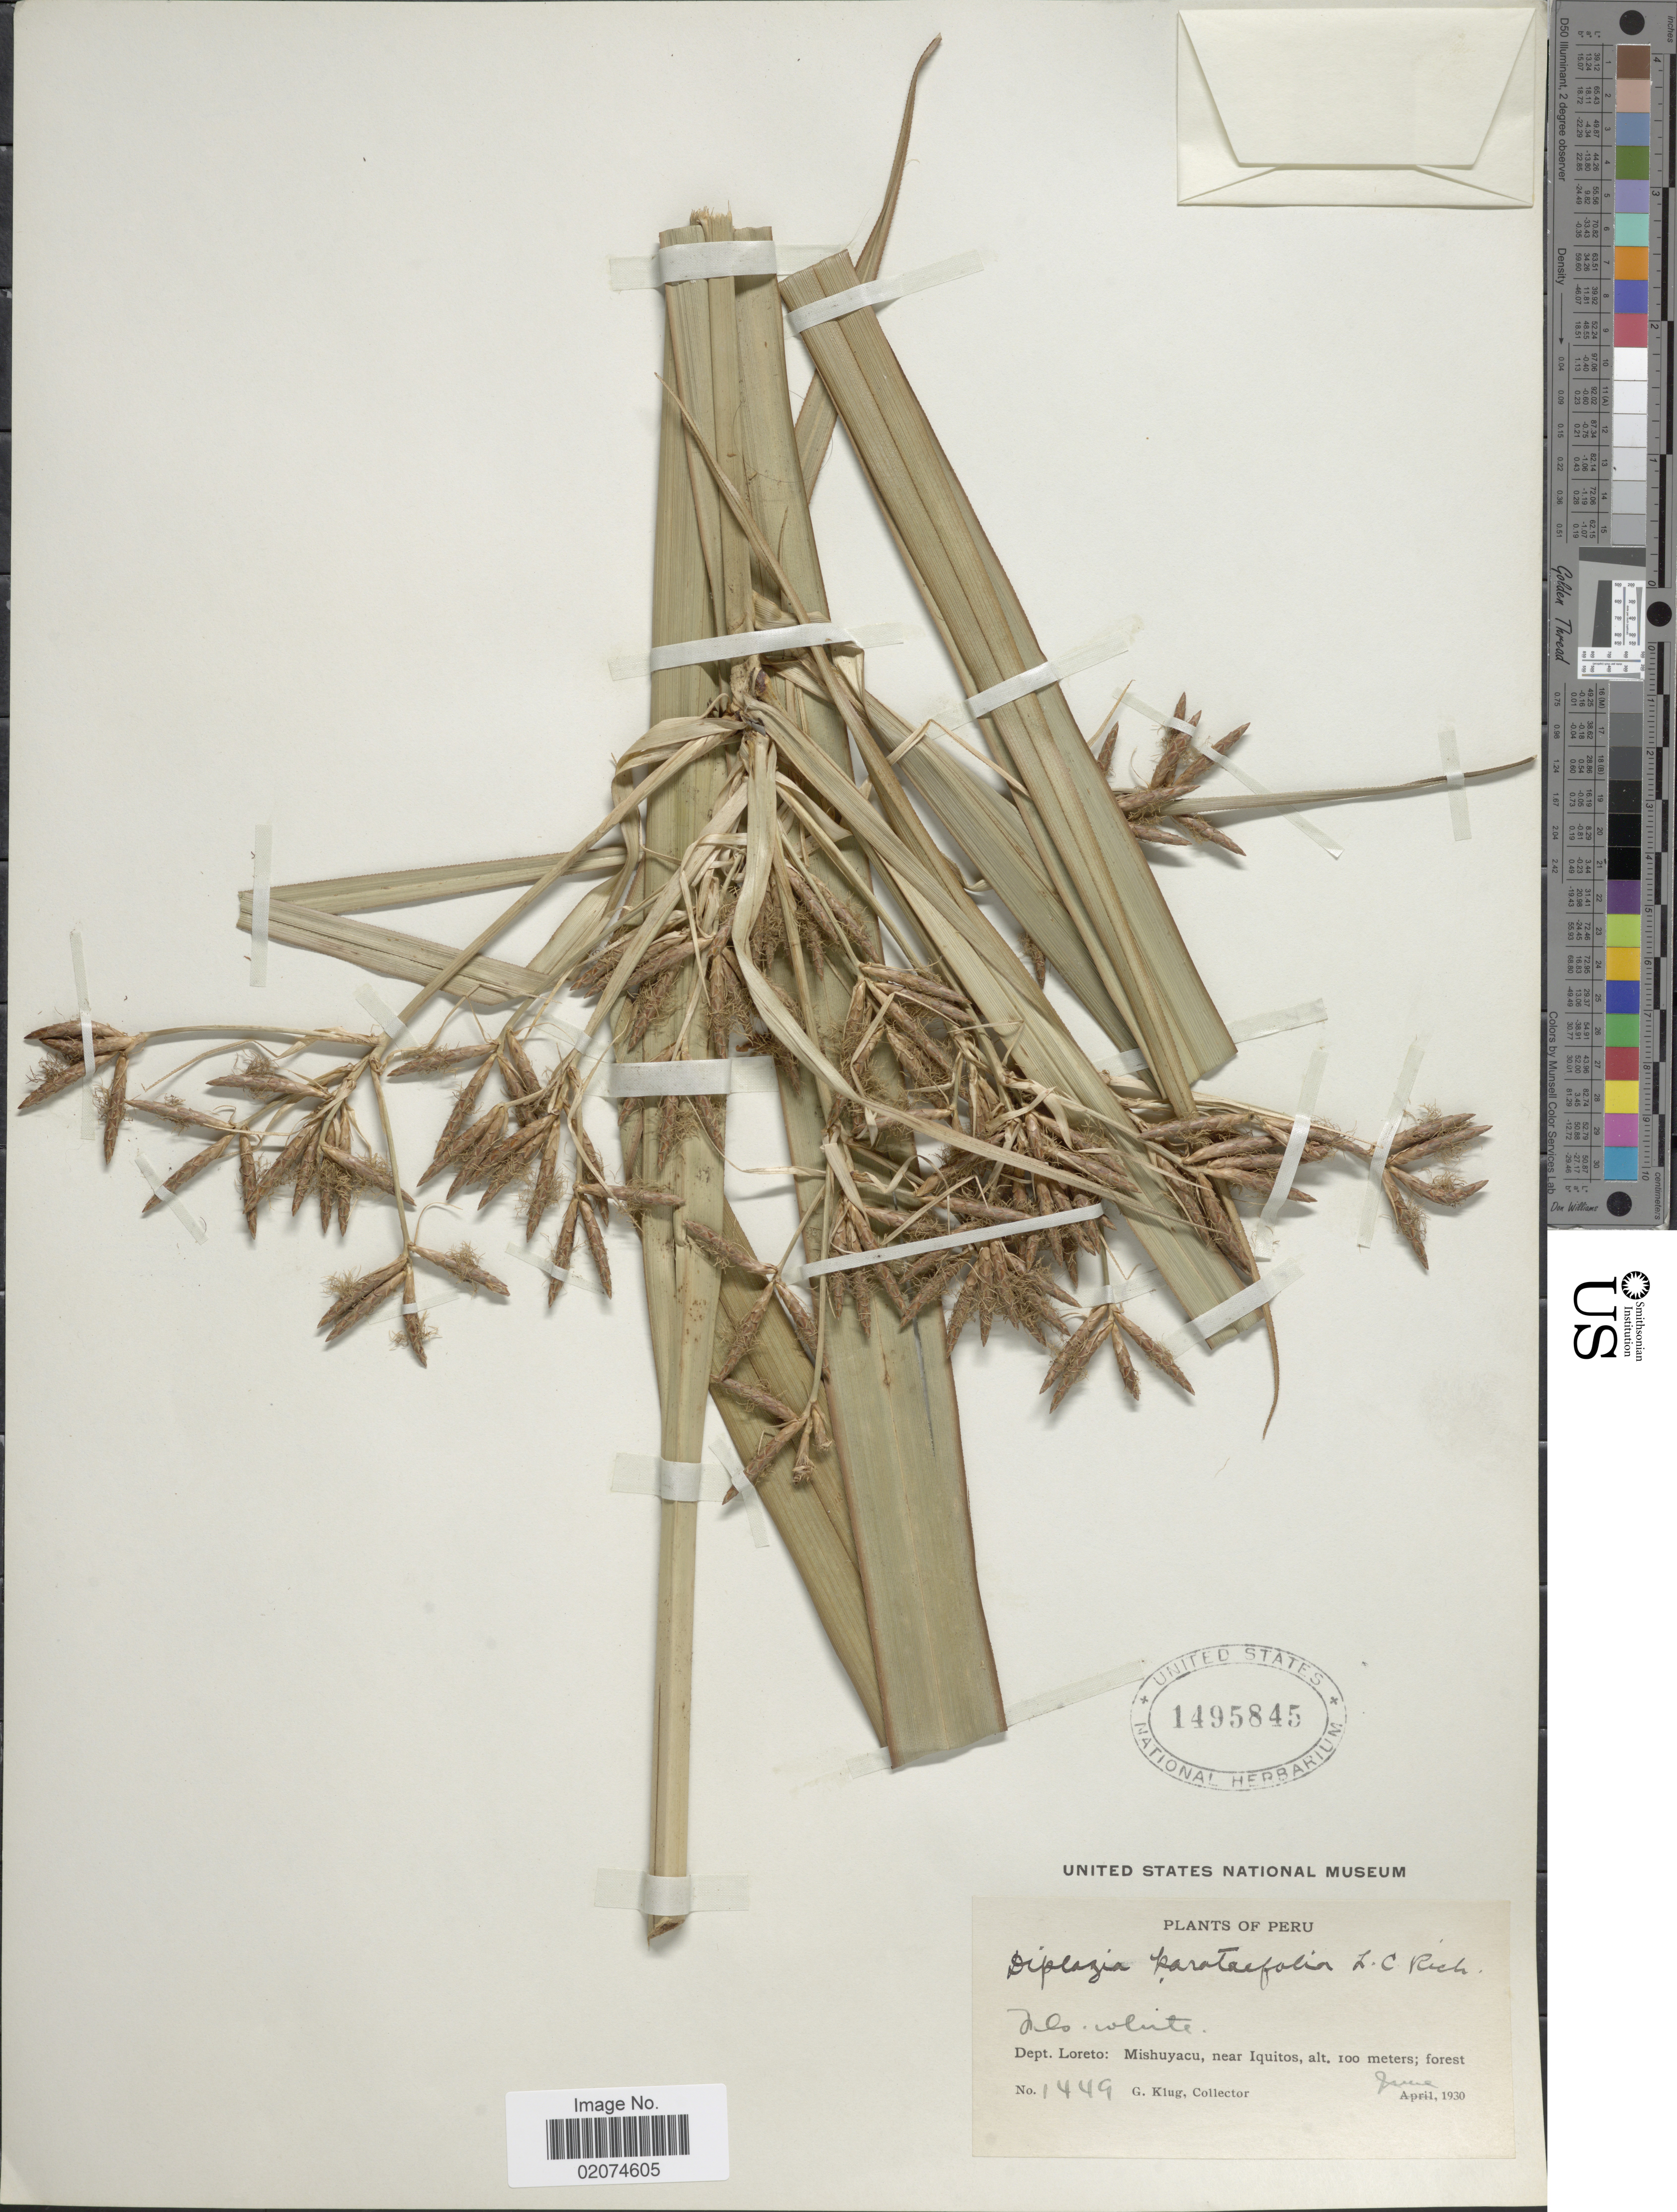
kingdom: Plantae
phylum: Tracheophyta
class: Liliopsida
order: Poales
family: Cyperaceae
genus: Diplasia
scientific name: Diplasia karatifolia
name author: Rich.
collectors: G. Klug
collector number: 1449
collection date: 1930-06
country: Peru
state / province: Loreto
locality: Dept. Loreto: Mishuyacu, near Iquitos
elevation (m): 100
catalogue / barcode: US 1495845